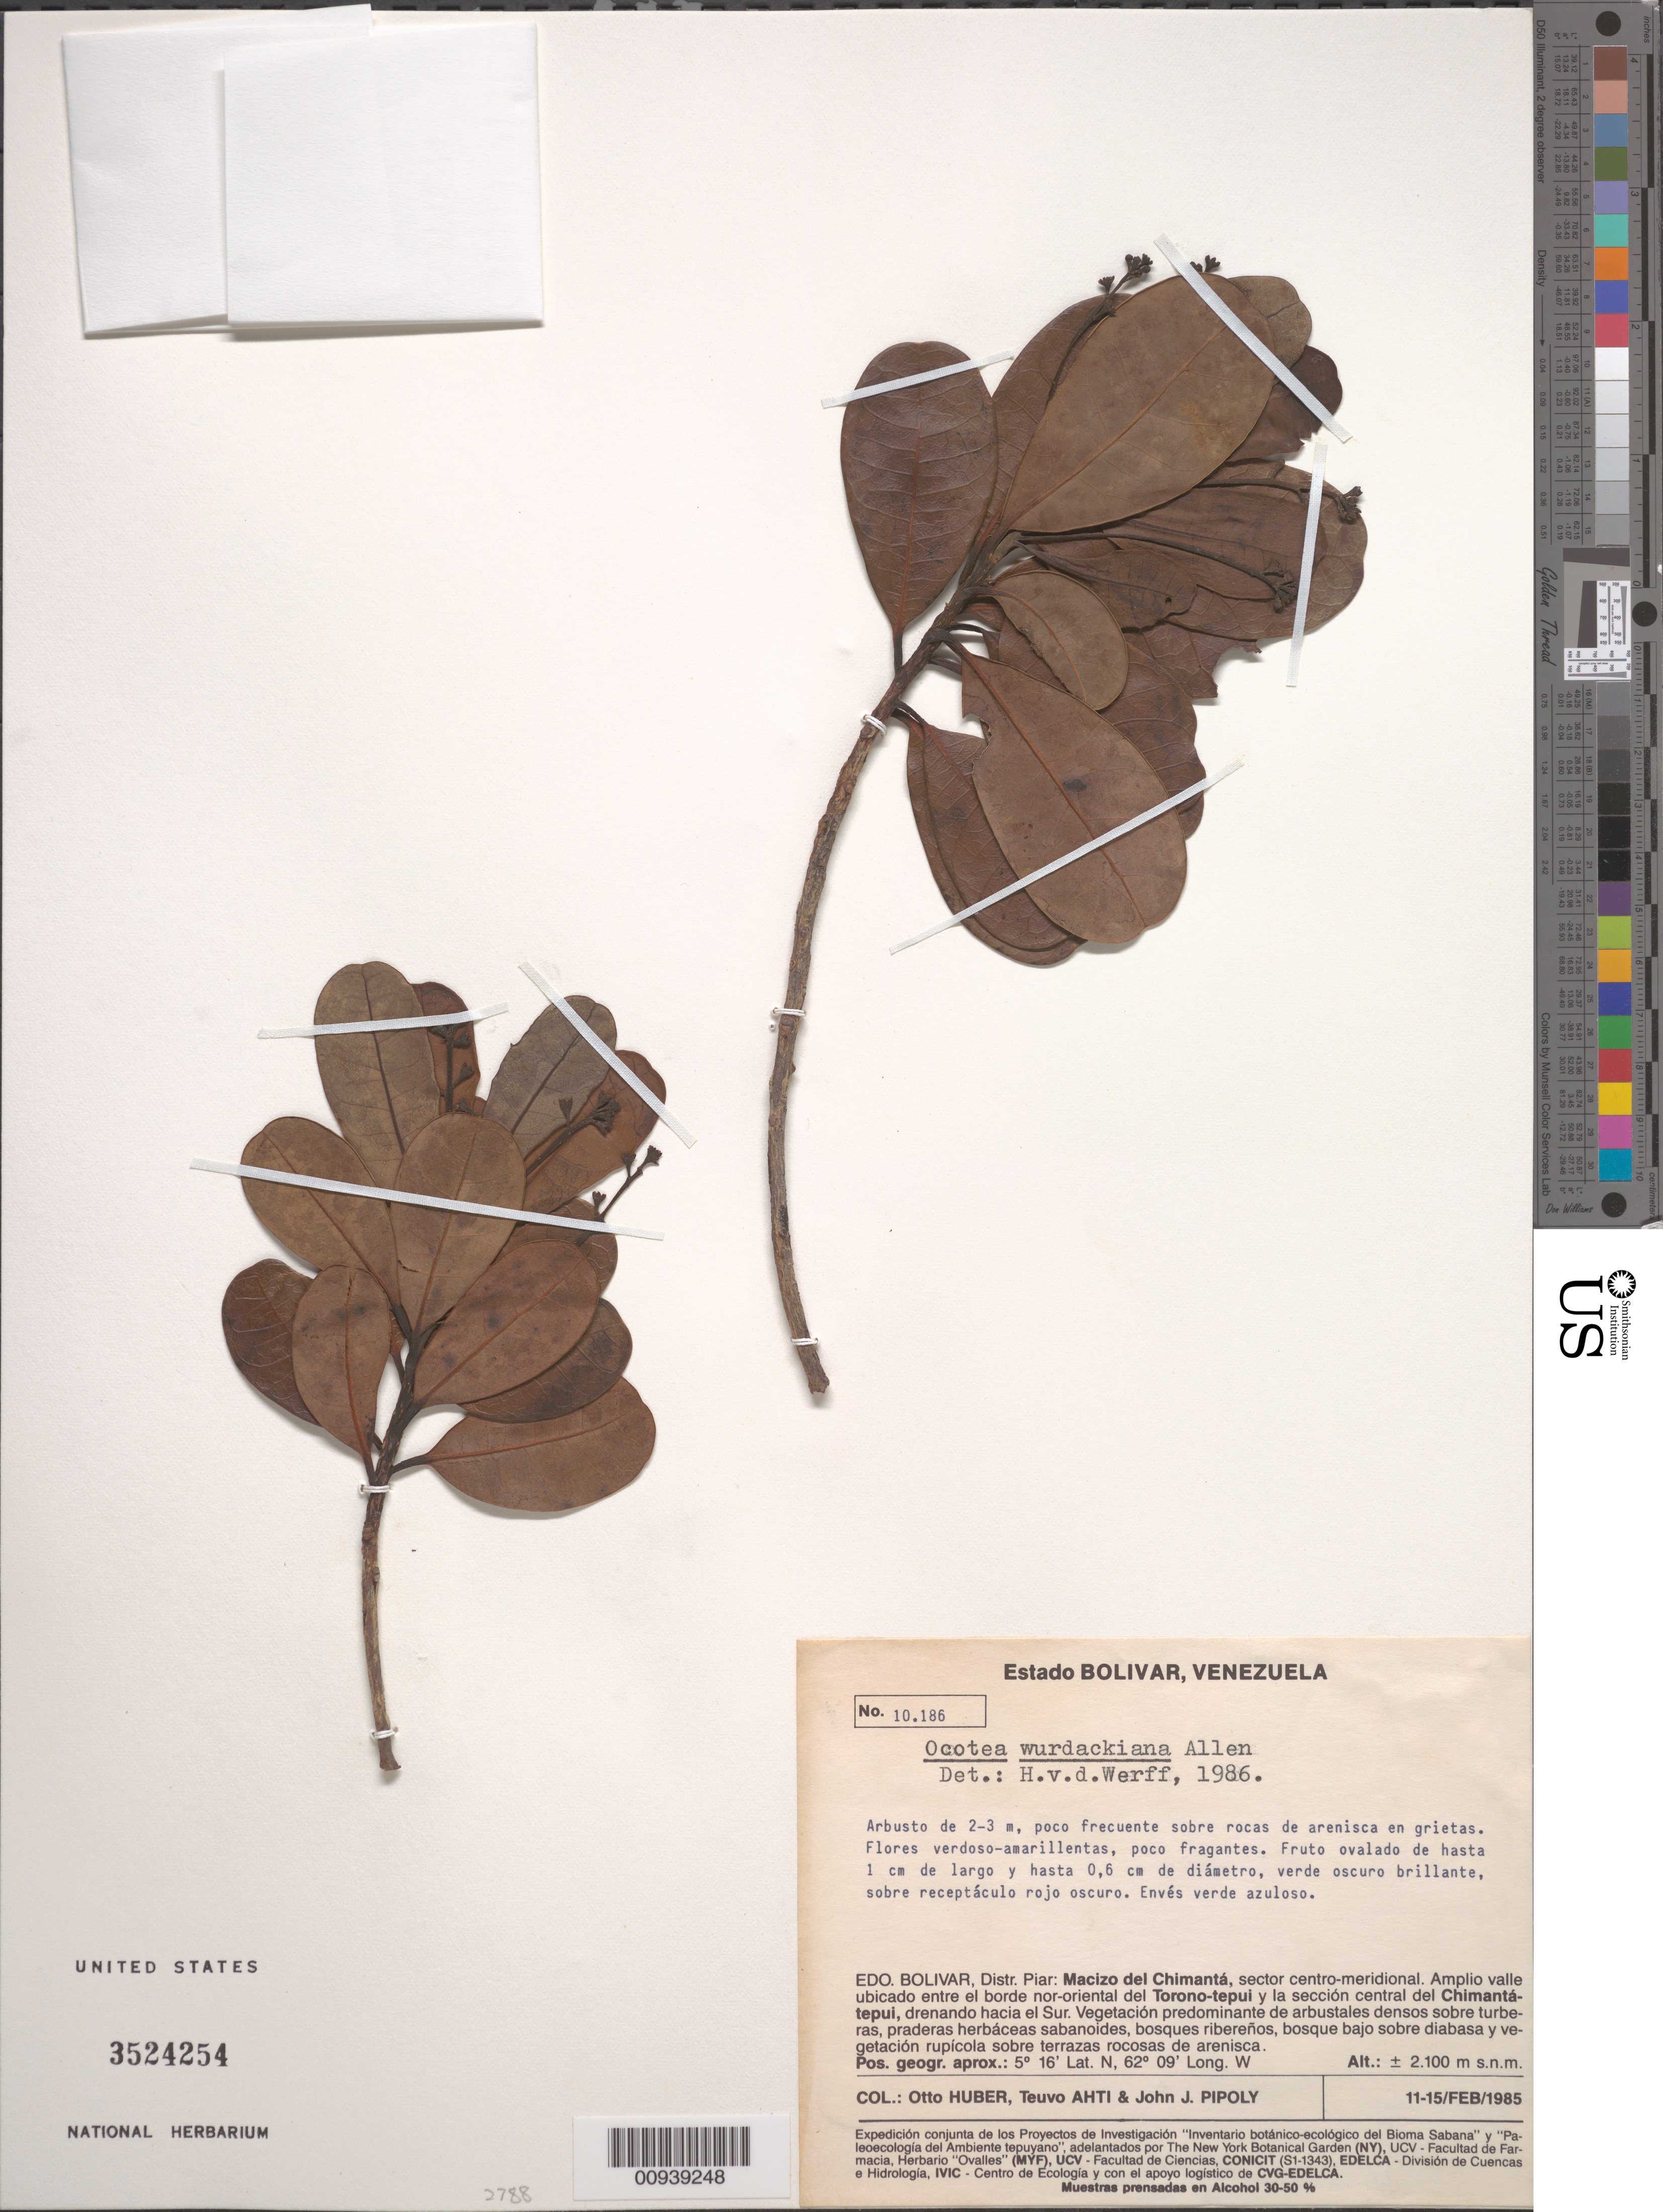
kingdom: Plantae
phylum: Tracheophyta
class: Magnoliopsida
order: Laurales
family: Lauraceae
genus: Ocotea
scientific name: Ocotea wurdackiana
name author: C.K. Allen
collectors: O. Huber, T. T. Ahti & J. J. Pipoly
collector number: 10186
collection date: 1985-02-11/1985-02-15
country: Venezuela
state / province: Bolivar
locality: Distr. Piar: Macizo del Chimantá, sector centro-meridional. Amplio valle ubicado entre el borde nor-oriental del Toronto-tepui y la sección central del Chimantátepui, drenando hacia el Sur.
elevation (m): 2100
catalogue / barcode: US 3524254